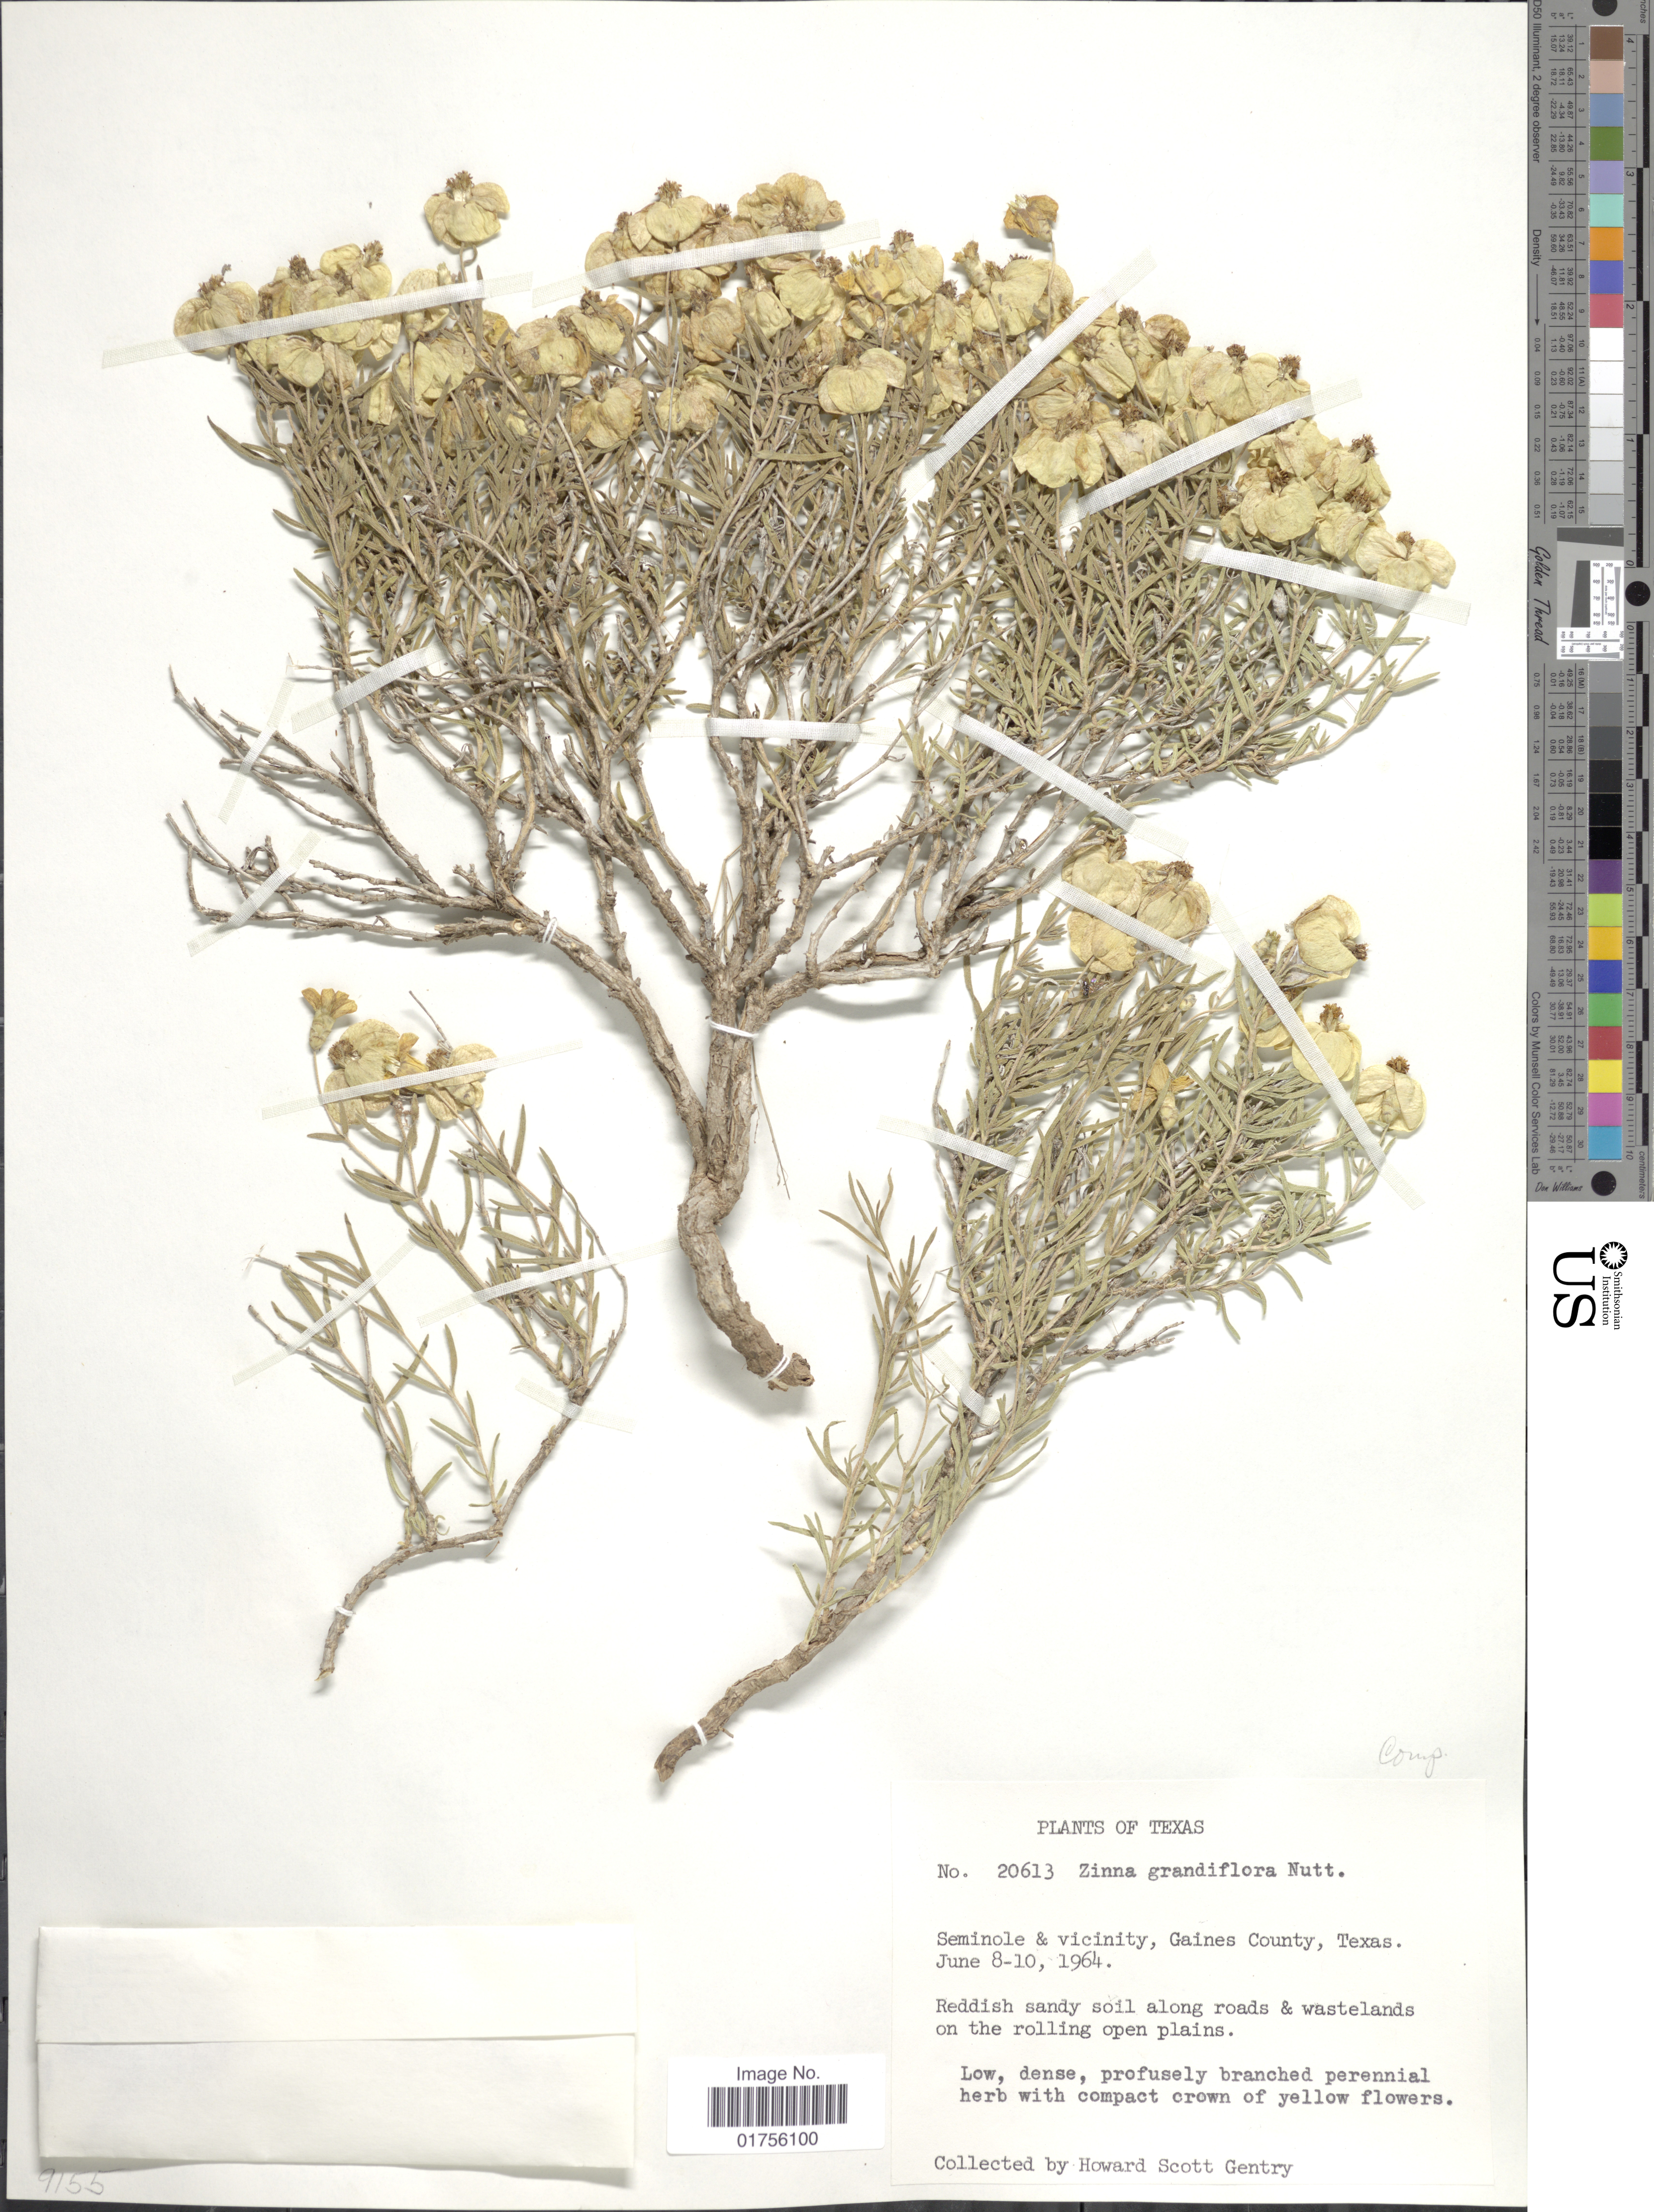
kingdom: Plantae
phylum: Tracheophyta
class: Magnoliopsida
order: Asterales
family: Asteraceae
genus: Zinnia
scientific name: Zinnia grandiflora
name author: Nutt.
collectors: H. S. Gentry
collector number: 20613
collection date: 1964-06-08/1964-06-10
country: United States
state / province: Texas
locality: Seminole & vicinity, Gaines County, Texas